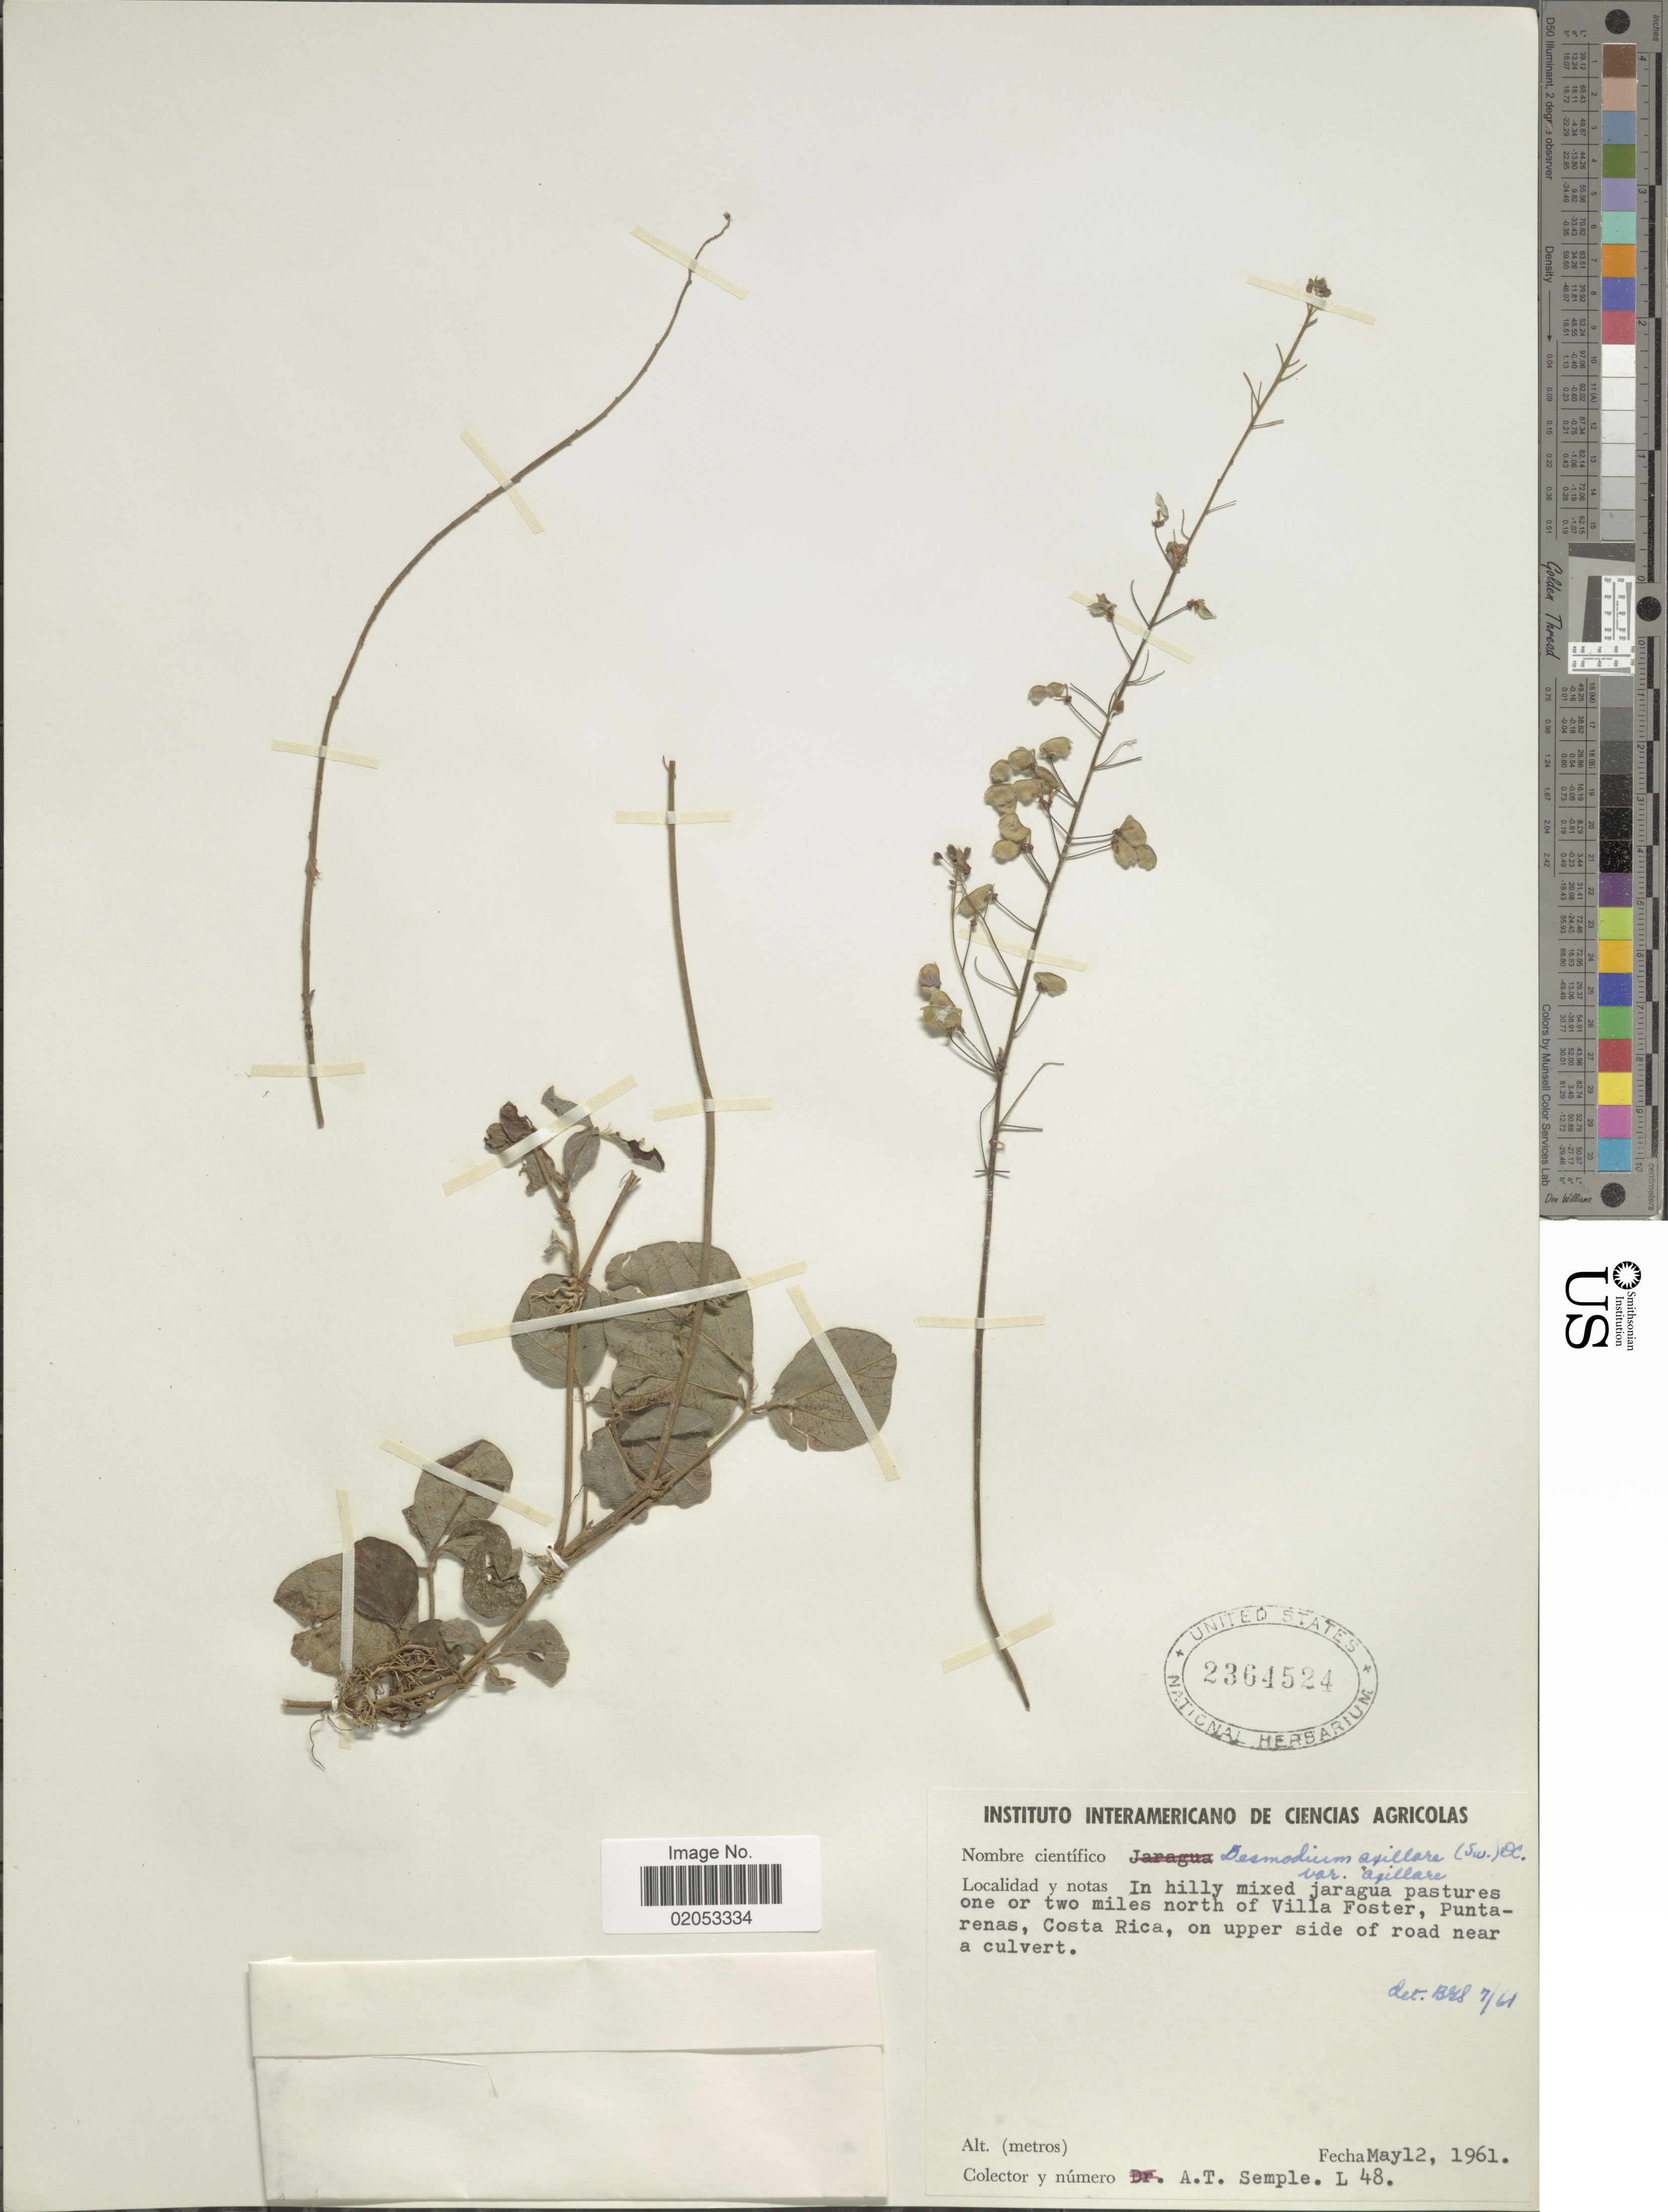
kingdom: Plantae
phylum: Tracheophyta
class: Magnoliopsida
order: Fabales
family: Fabaceae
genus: Desmodium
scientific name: Desmodium axillare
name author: (Sw.) DC.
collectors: A. Semple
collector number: L48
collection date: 1961-05-12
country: Costa Rica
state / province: Puntarenas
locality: One or two miles north of Villa Foster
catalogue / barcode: US 2364524